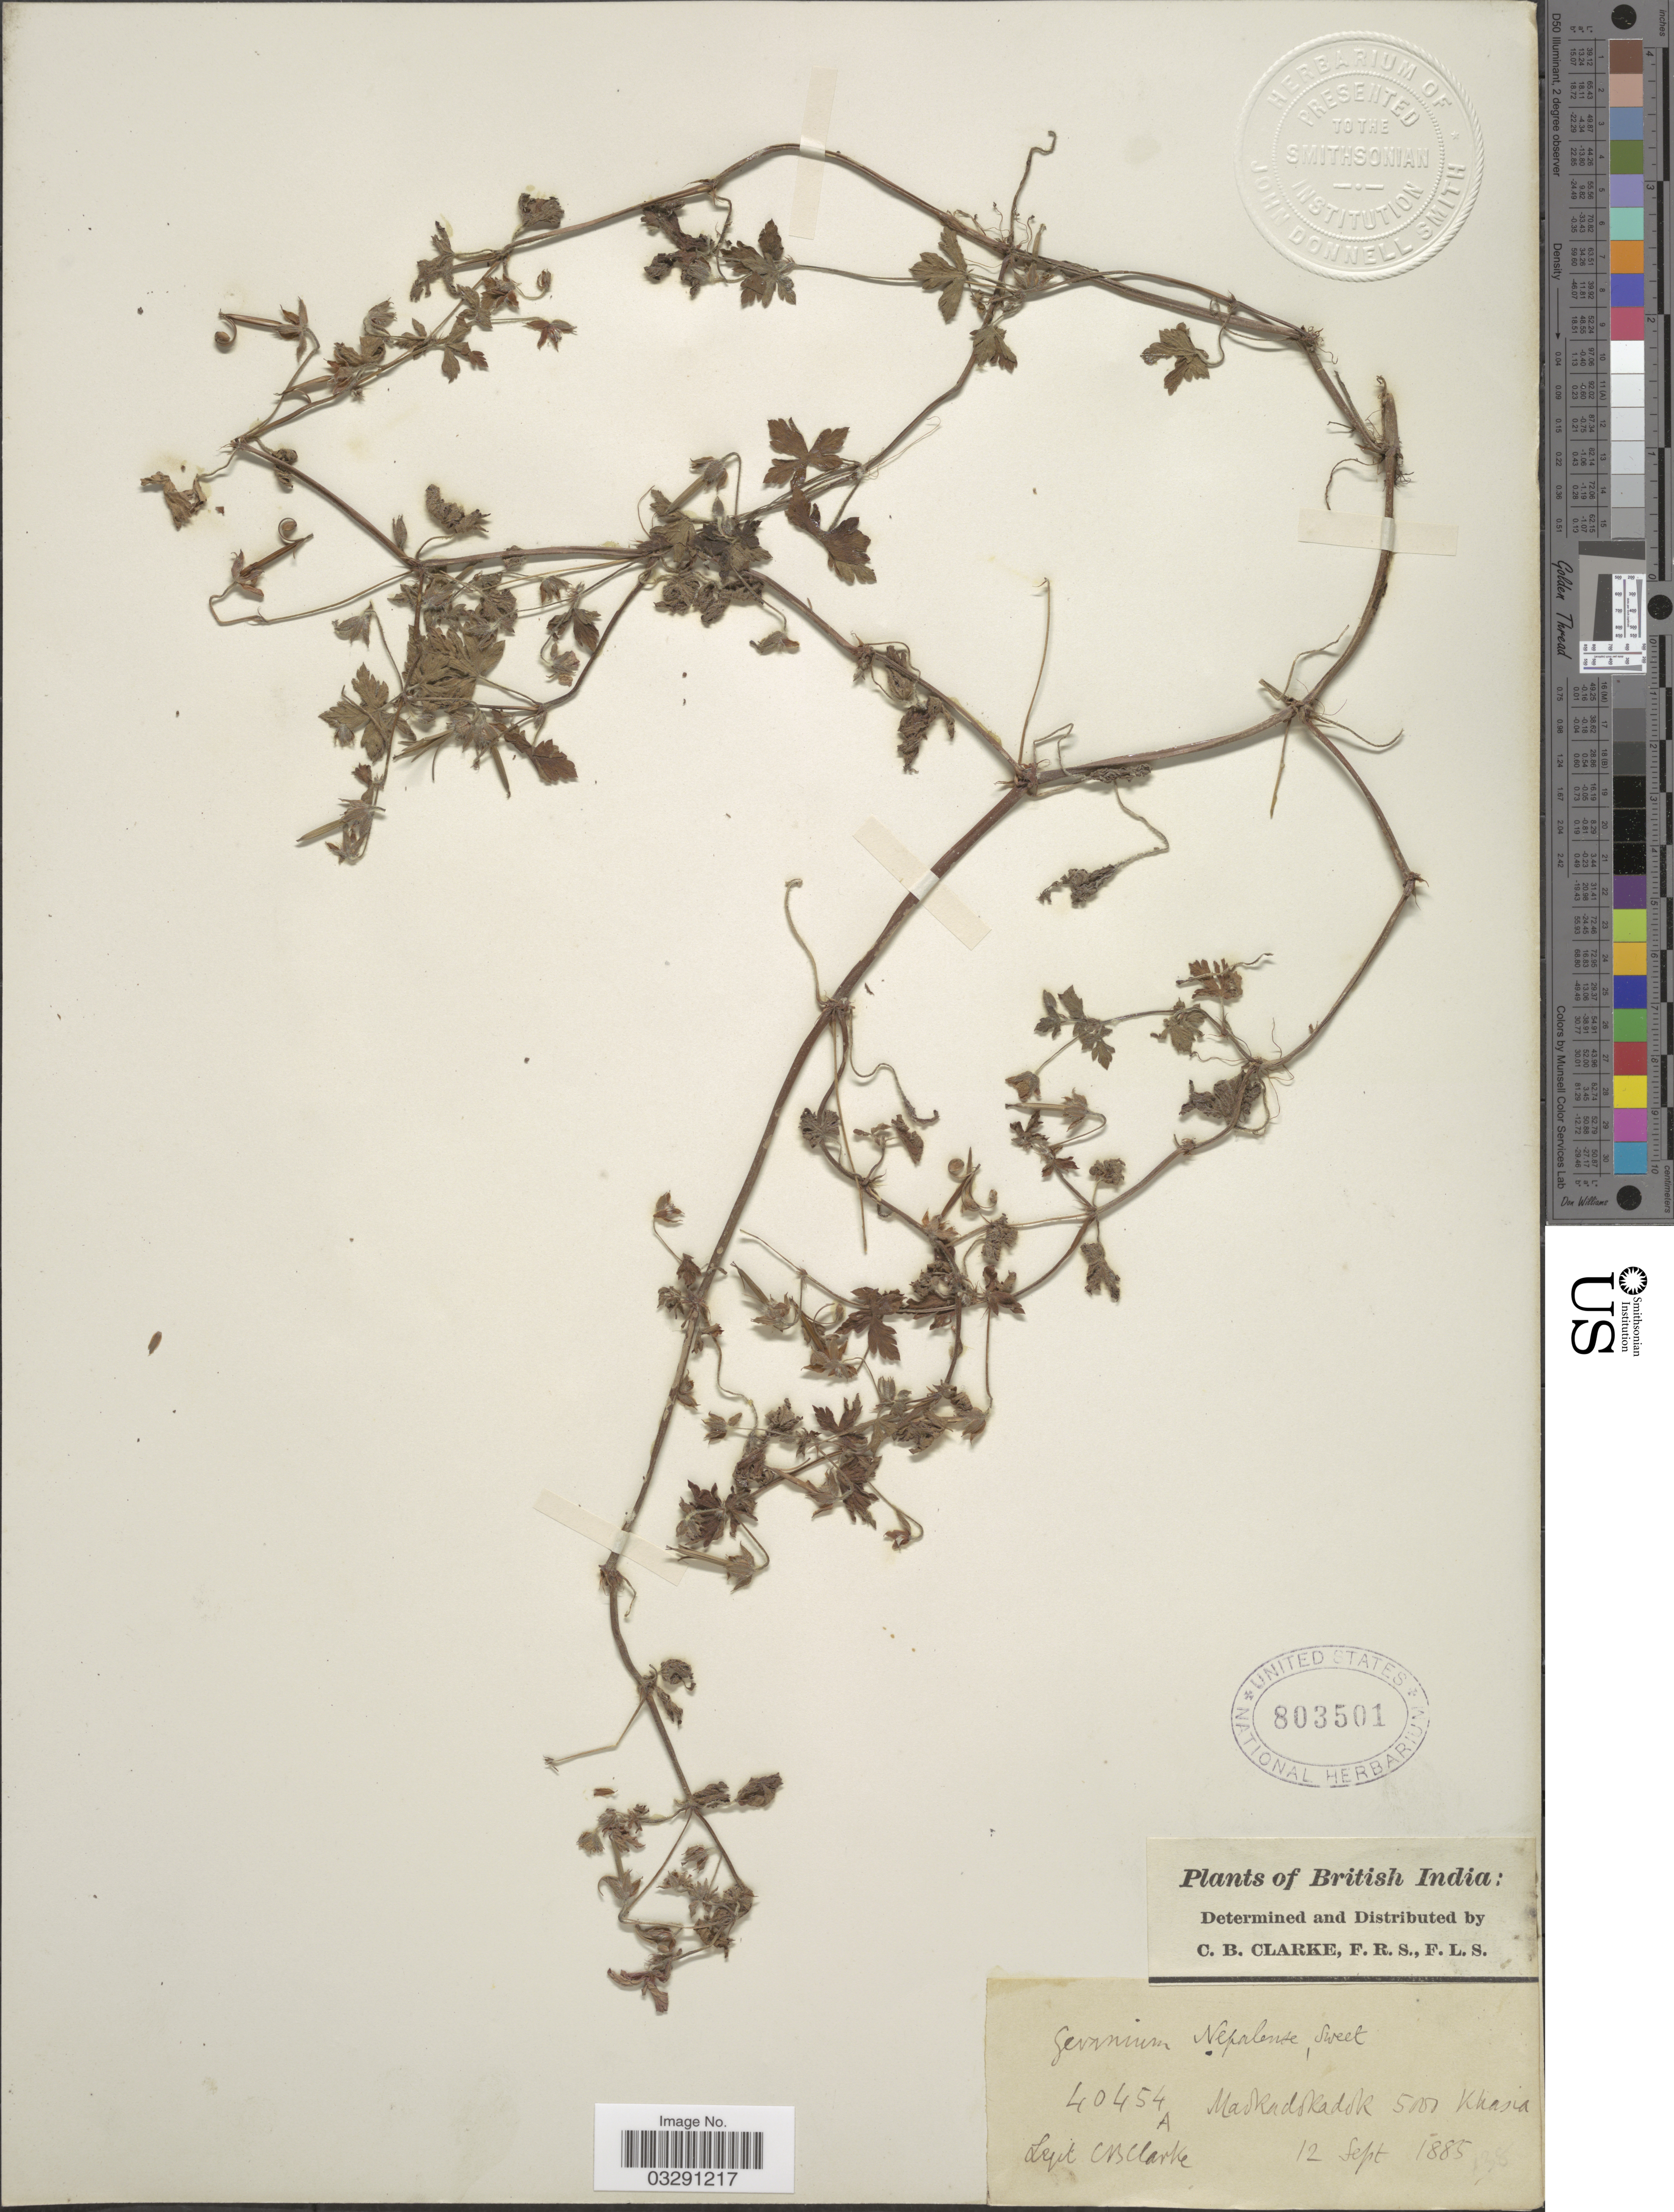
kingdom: Plantae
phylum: Tracheophyta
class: Magnoliopsida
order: Geraniales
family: Geraniaceae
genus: Geranium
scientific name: Geranium nepalense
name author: Sweet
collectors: C. B. Clarke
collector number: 40454A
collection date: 1885-09-12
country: India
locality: British India, Madkadokadok, Khasia.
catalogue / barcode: US 803501